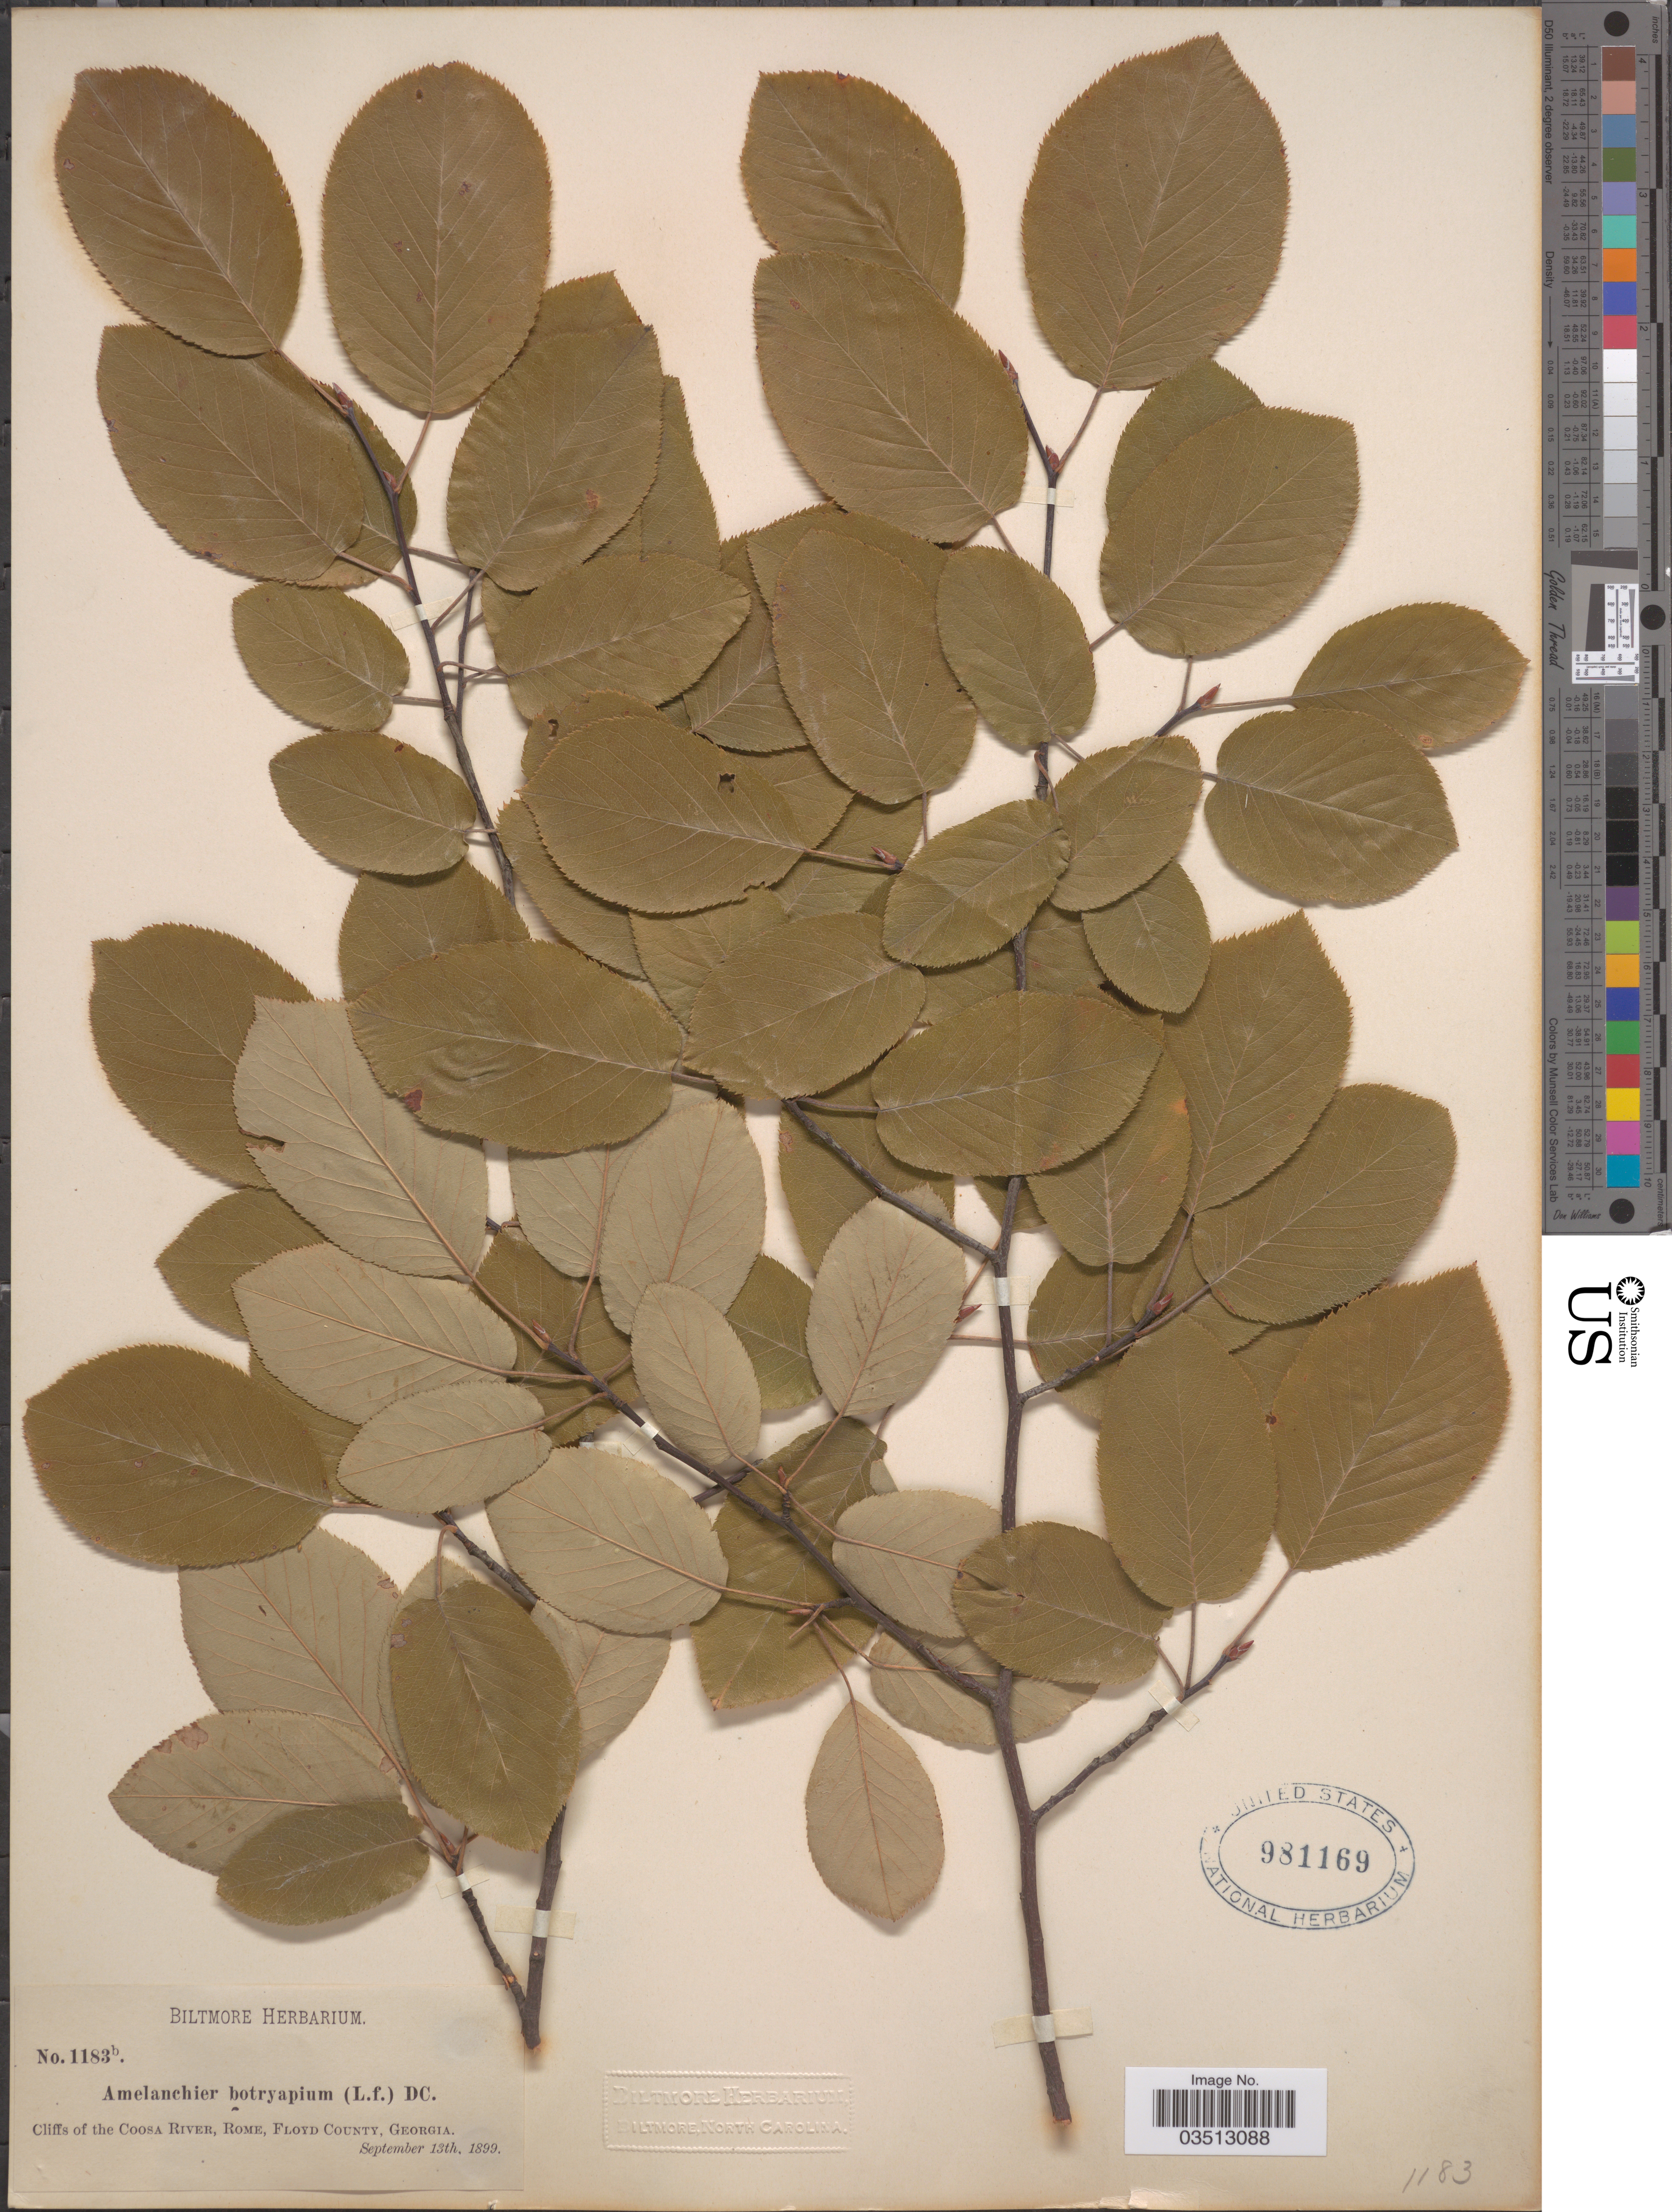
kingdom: Plantae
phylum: Tracheophyta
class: Magnoliopsida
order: Rosales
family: Rosaceae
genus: Amelanchier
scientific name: Amelanchier sp.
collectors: ex herb. Biltmore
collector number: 1183b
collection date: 1899-09-13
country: United States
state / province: Georgia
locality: Cliffs of the Coosa River, Rome, Floyd County.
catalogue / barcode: US 981169